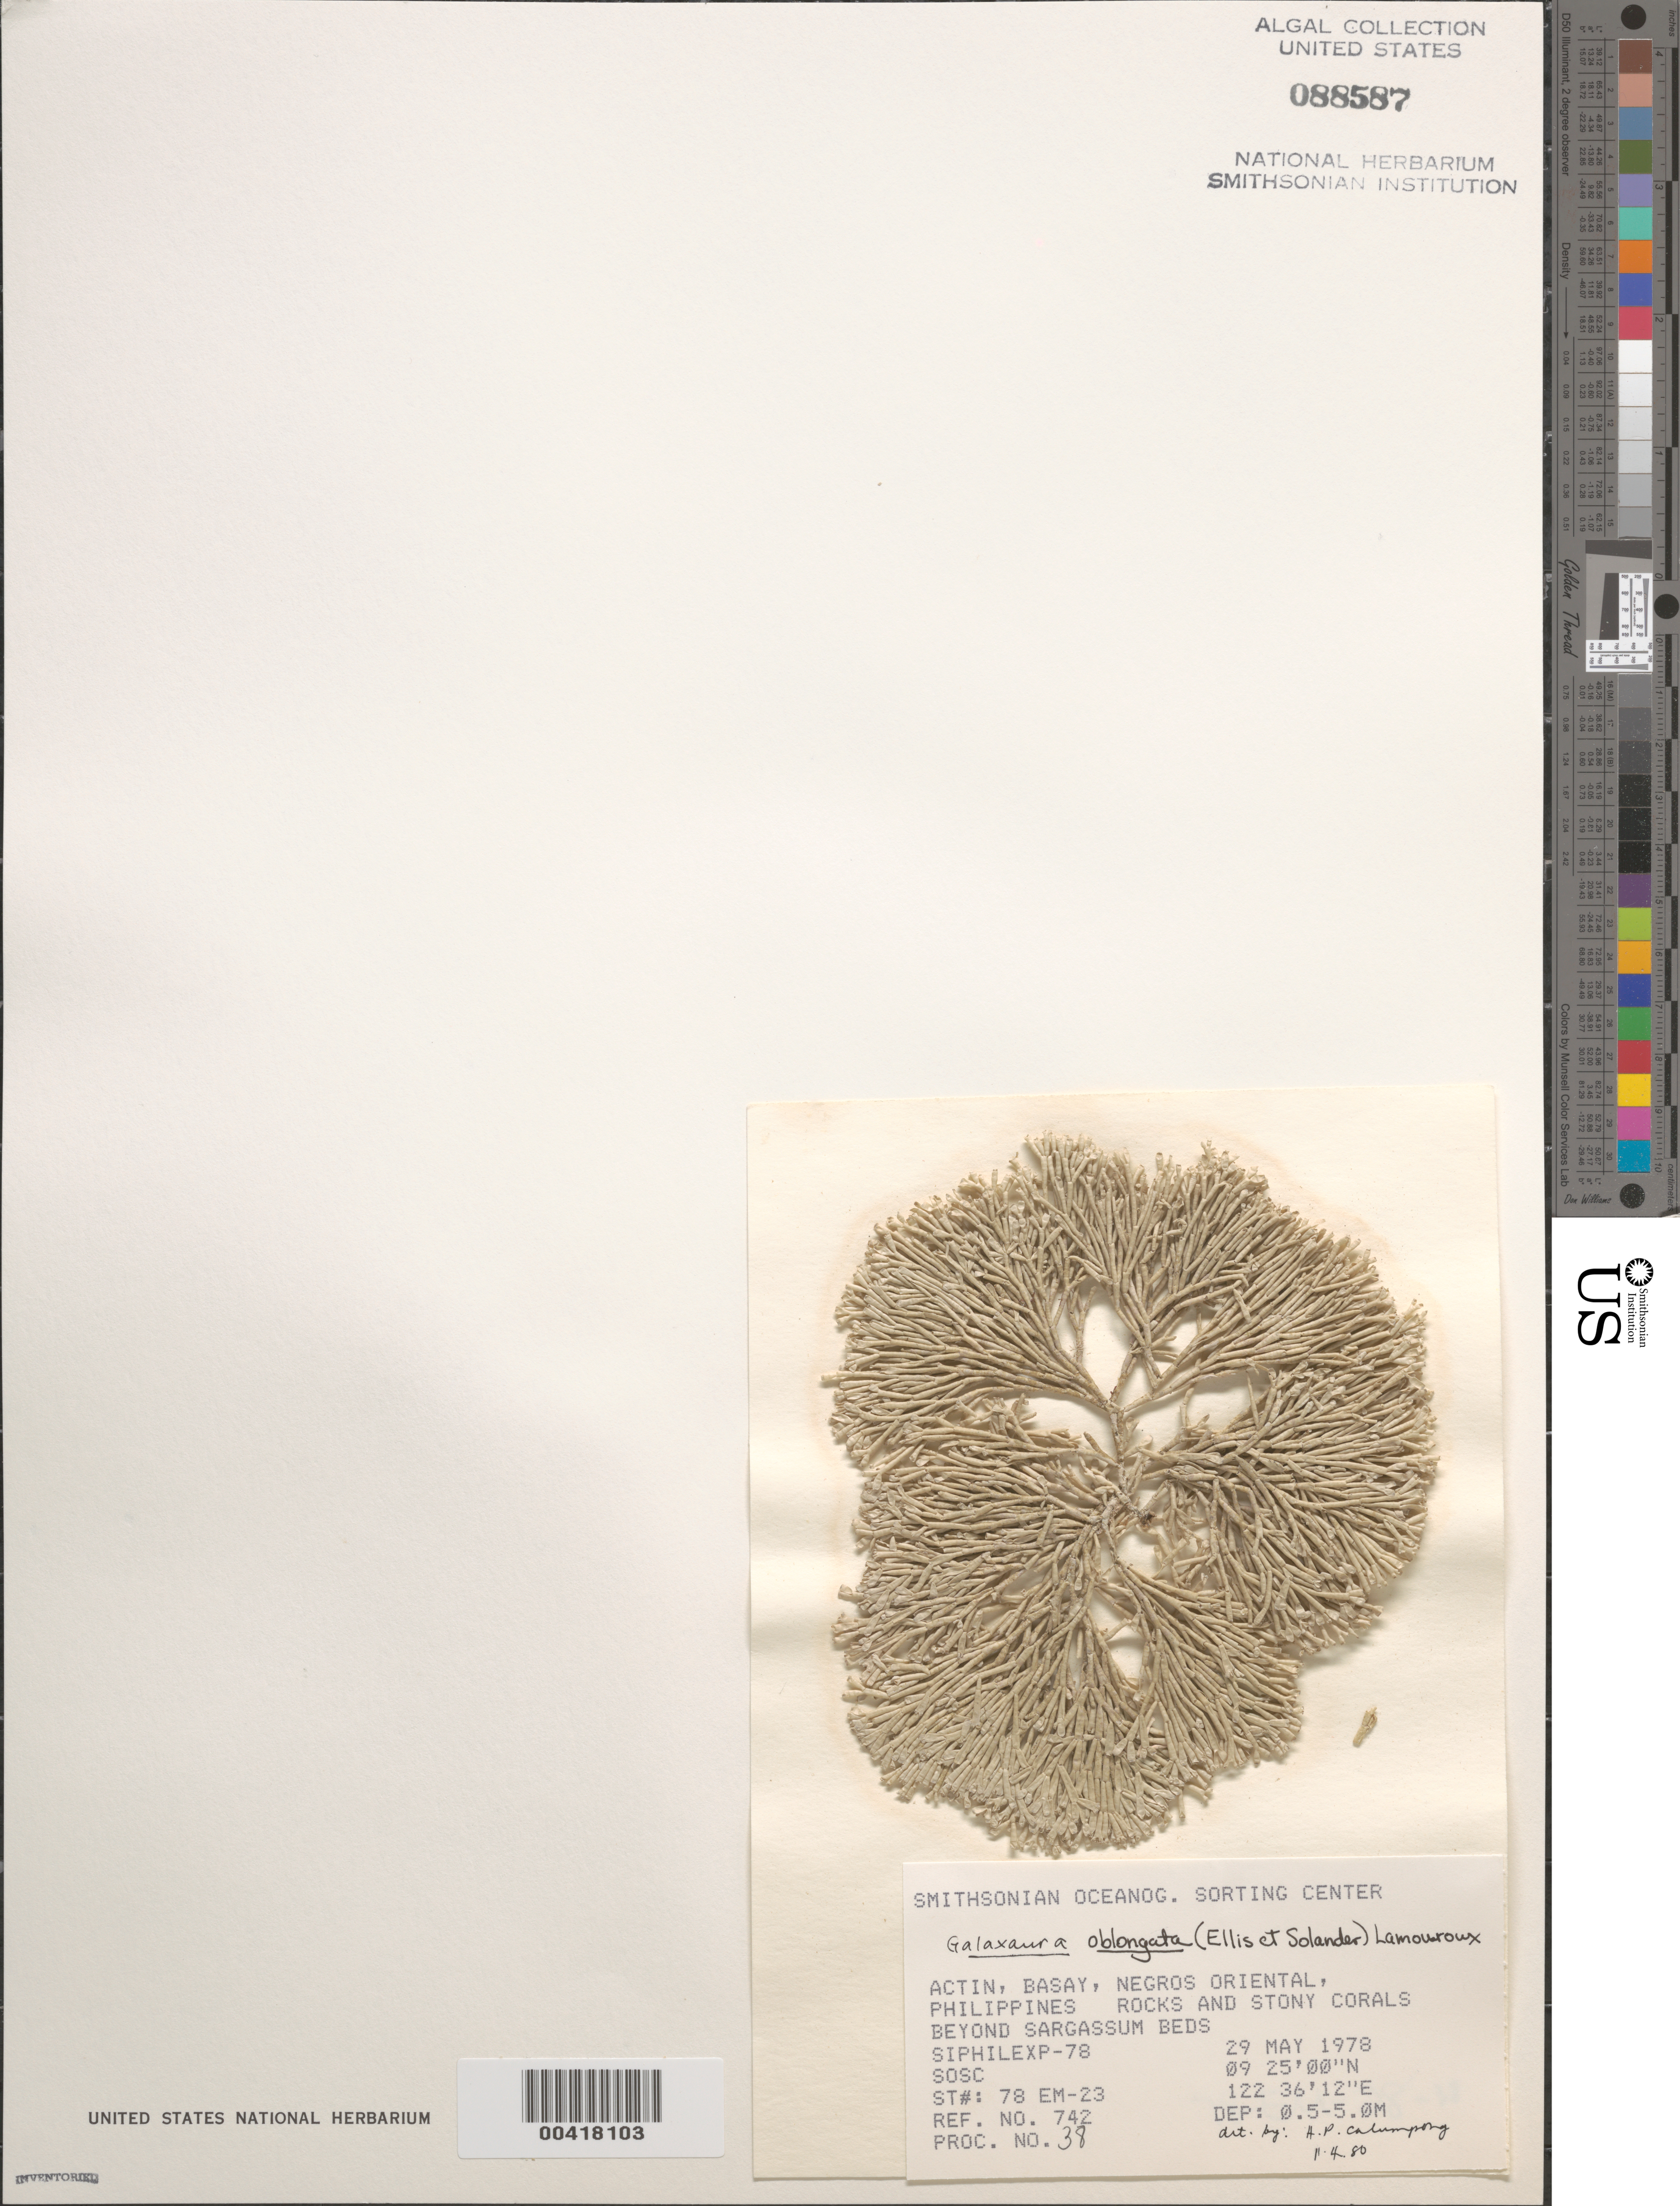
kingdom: Plantae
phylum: Rhodophyta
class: Florideophyceae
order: Nemaliales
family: Galaxauraceae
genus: Tricleocarpa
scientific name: Tricleocarpa fragilis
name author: (L.) Huisman & R.A. Towns.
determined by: Algae name updating Project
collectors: SOSC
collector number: Station 78 Em-23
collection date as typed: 29 May 1978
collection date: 1978-05-29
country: Philippines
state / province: Central Visayas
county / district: Negros Oriental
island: Negros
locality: Actin, Basay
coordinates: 09 25'00"N, 122 36'12"E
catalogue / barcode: US 88587